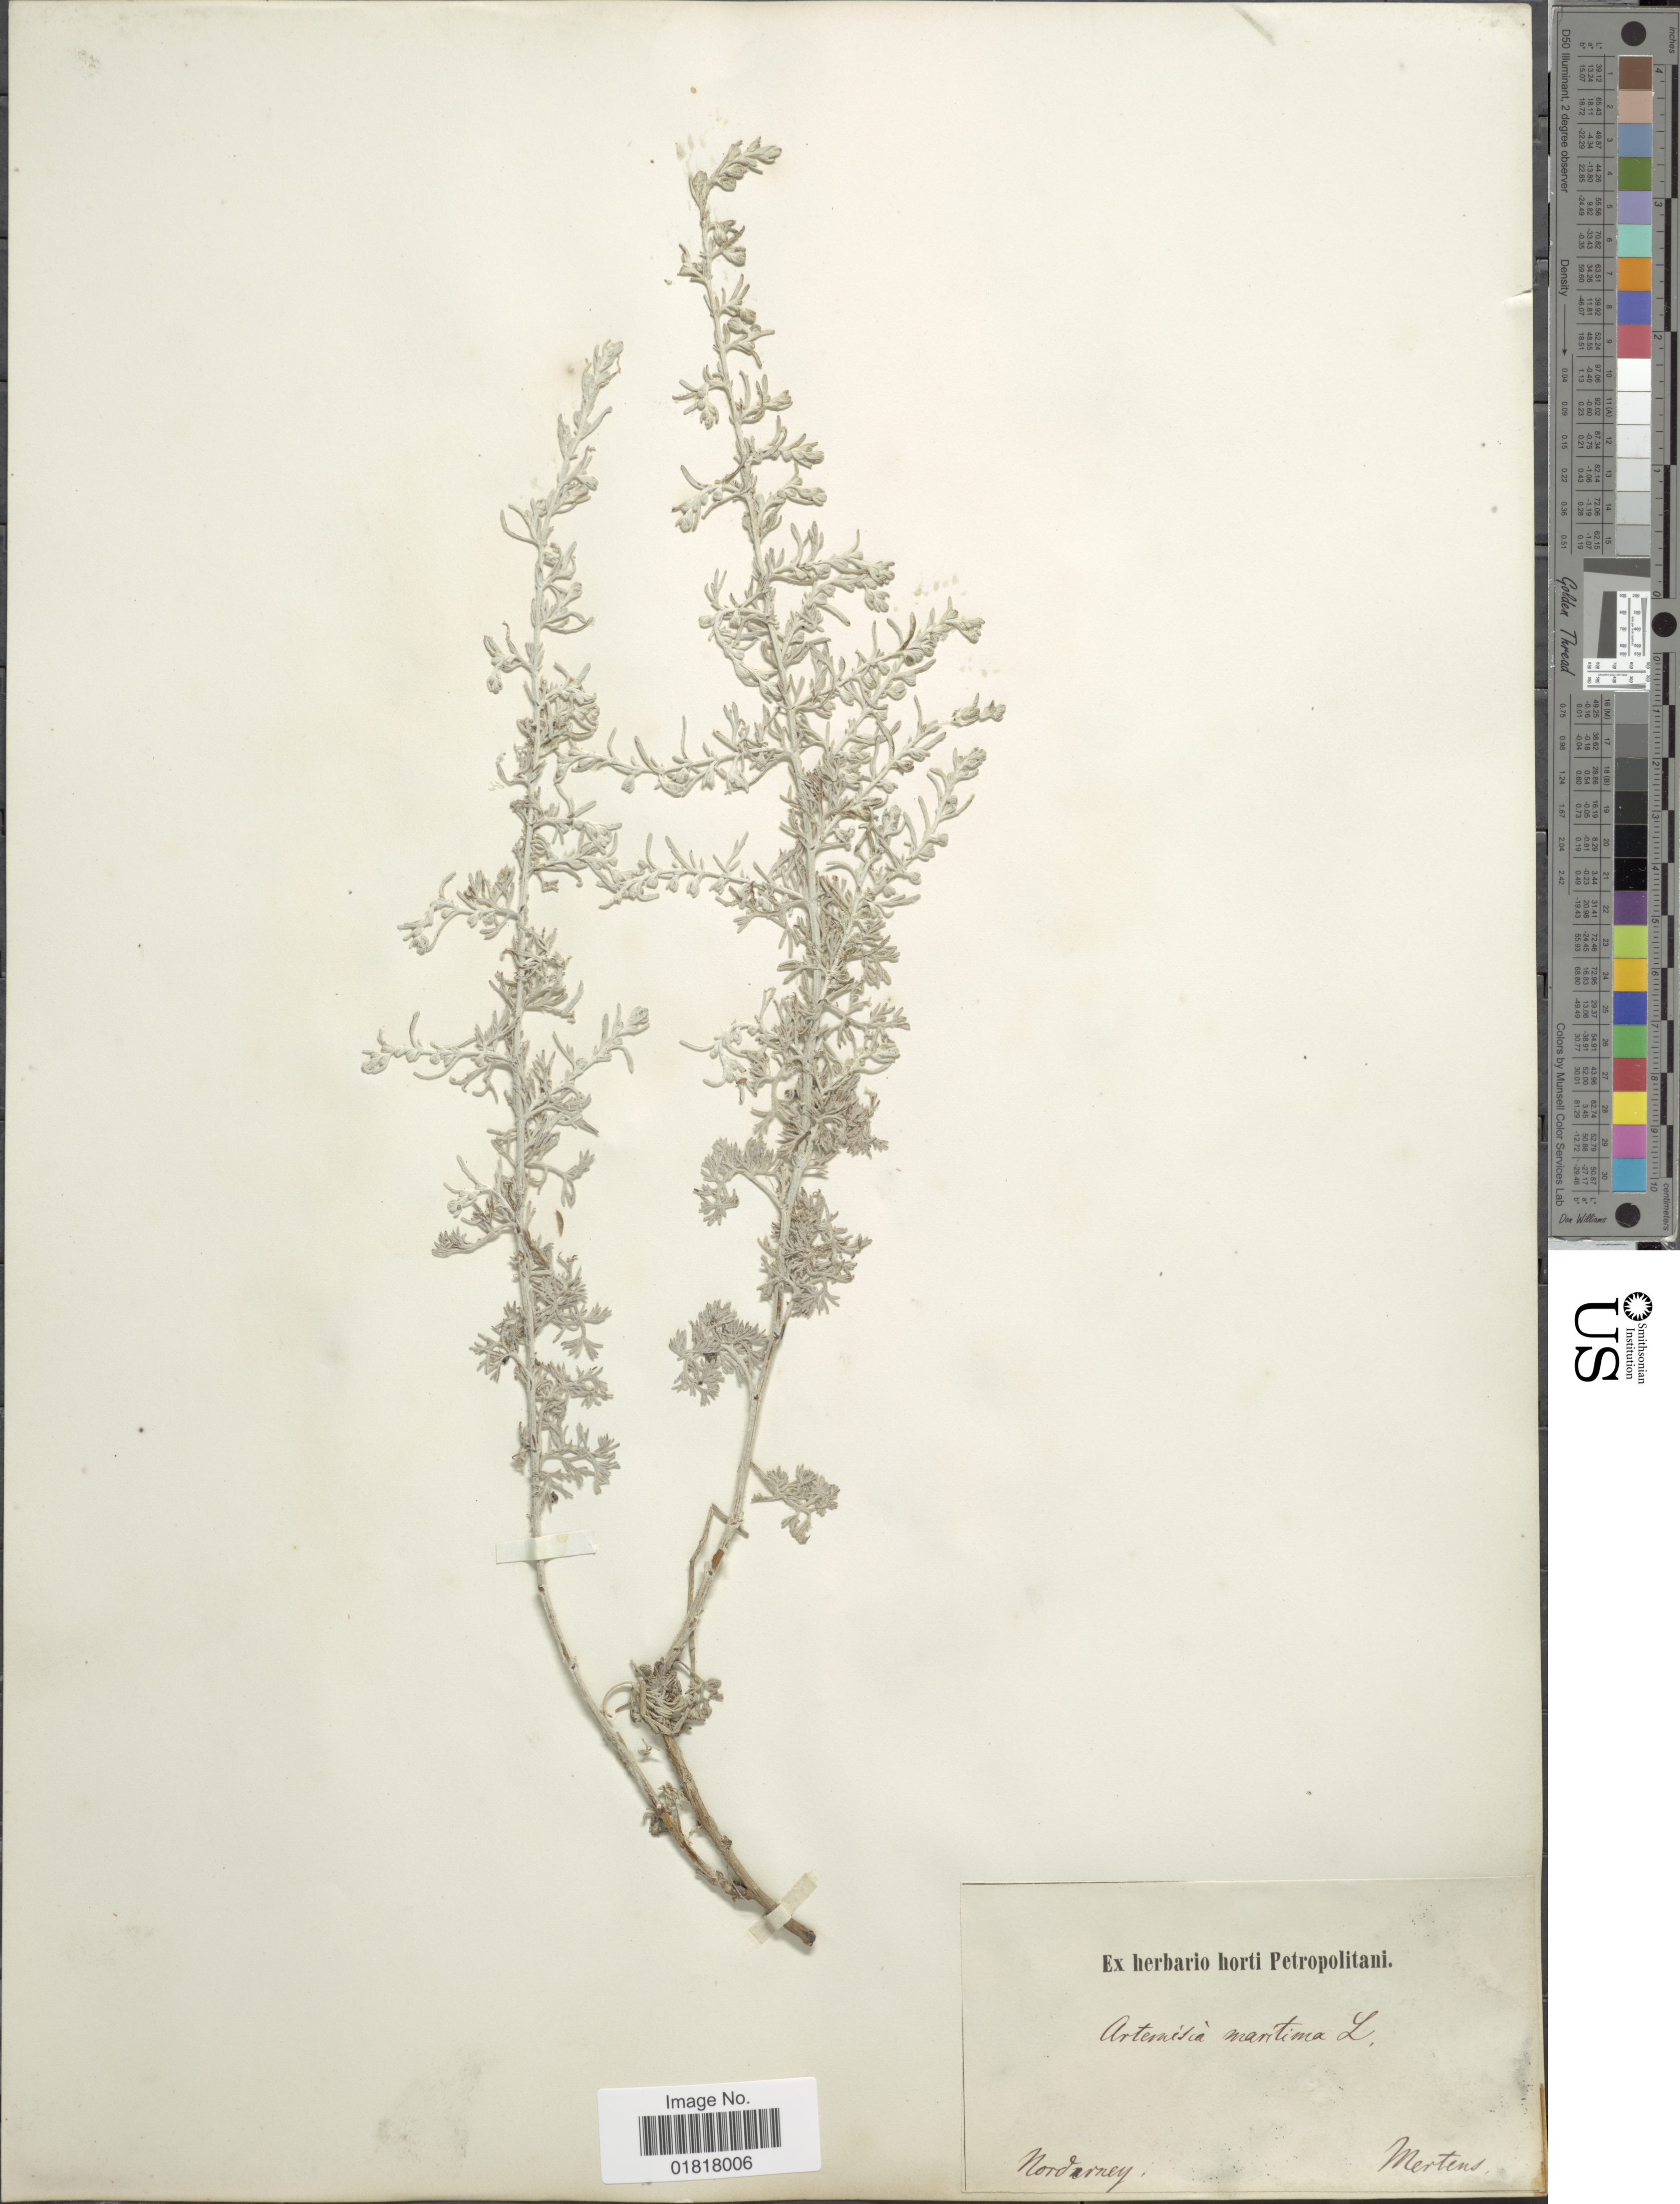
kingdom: Plantae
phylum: Tracheophyta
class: Magnoliopsida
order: Asterales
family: Asteraceae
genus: Artemisia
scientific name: Artemisia maritima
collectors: -- Mertens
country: Germany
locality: Norderney